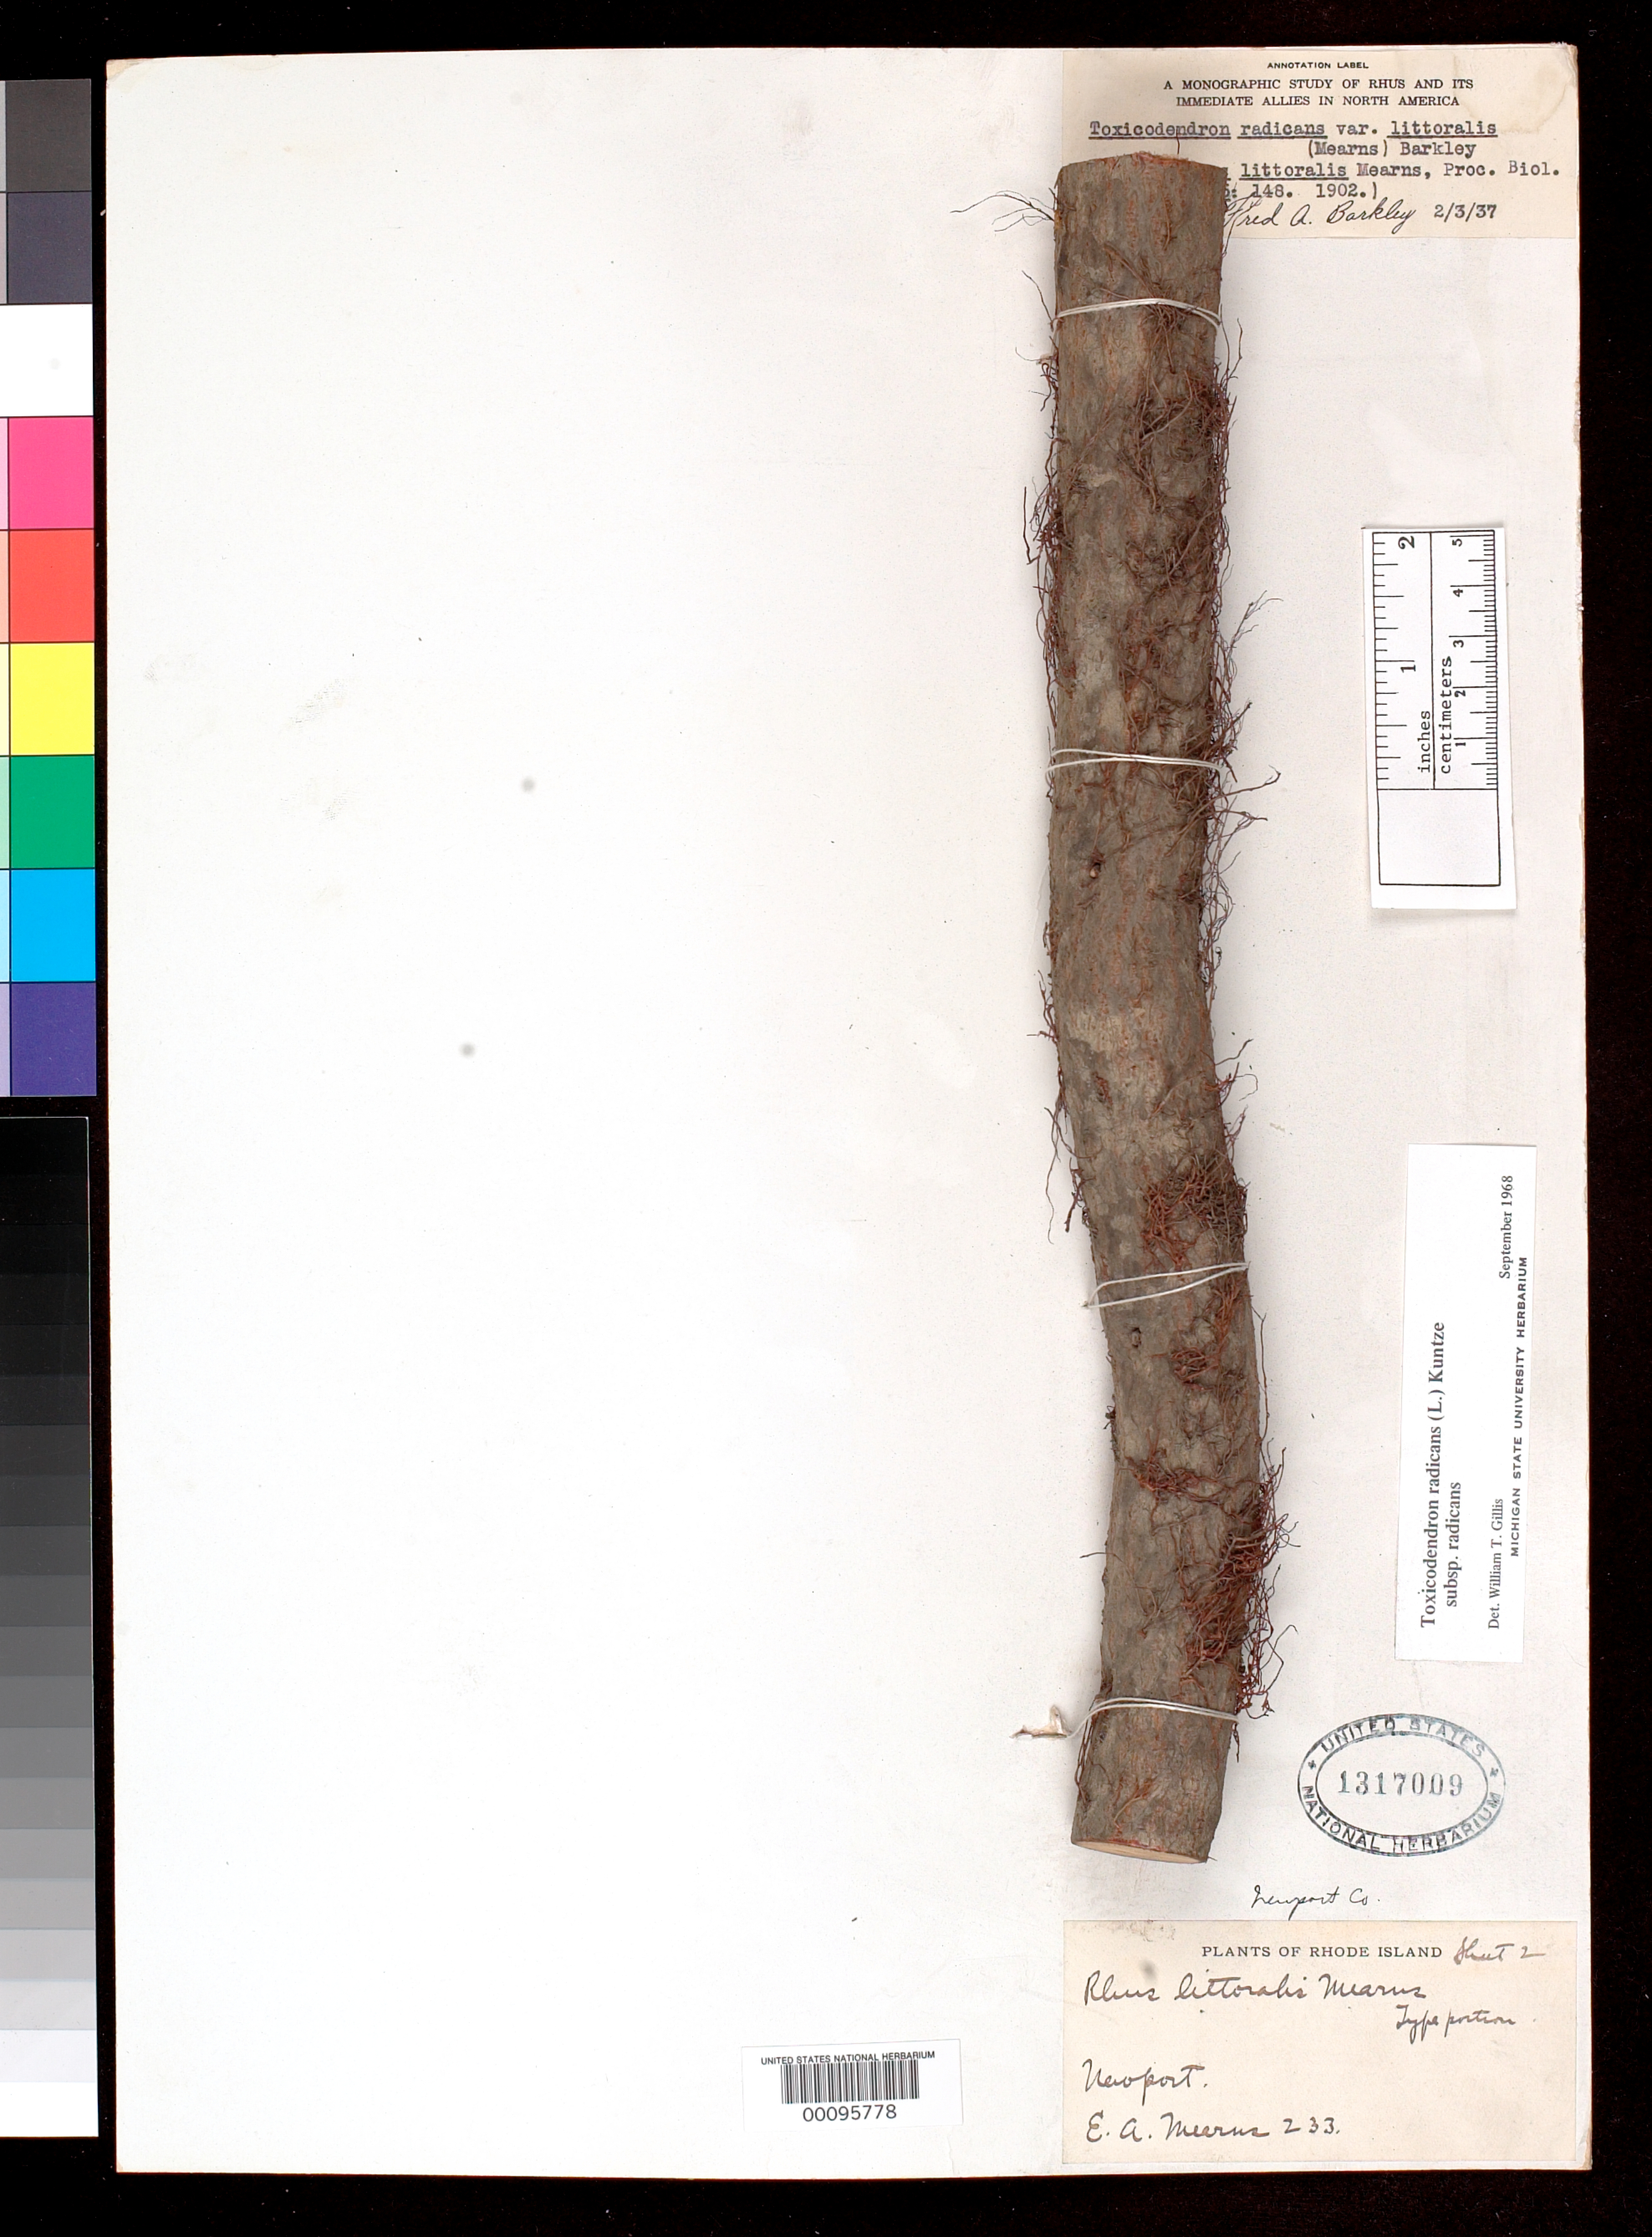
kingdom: Plantae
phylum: Tracheophyta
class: Magnoliopsida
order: Sapindales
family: Anacardiaceae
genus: Rhus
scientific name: Rhus littoralis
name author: Mearns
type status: Type Collection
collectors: E. A. Mearns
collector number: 233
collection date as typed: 23 Nov 1901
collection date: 1901-11-23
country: United States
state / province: Rhode Island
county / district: Newport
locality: Newport.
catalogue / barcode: US 1317009